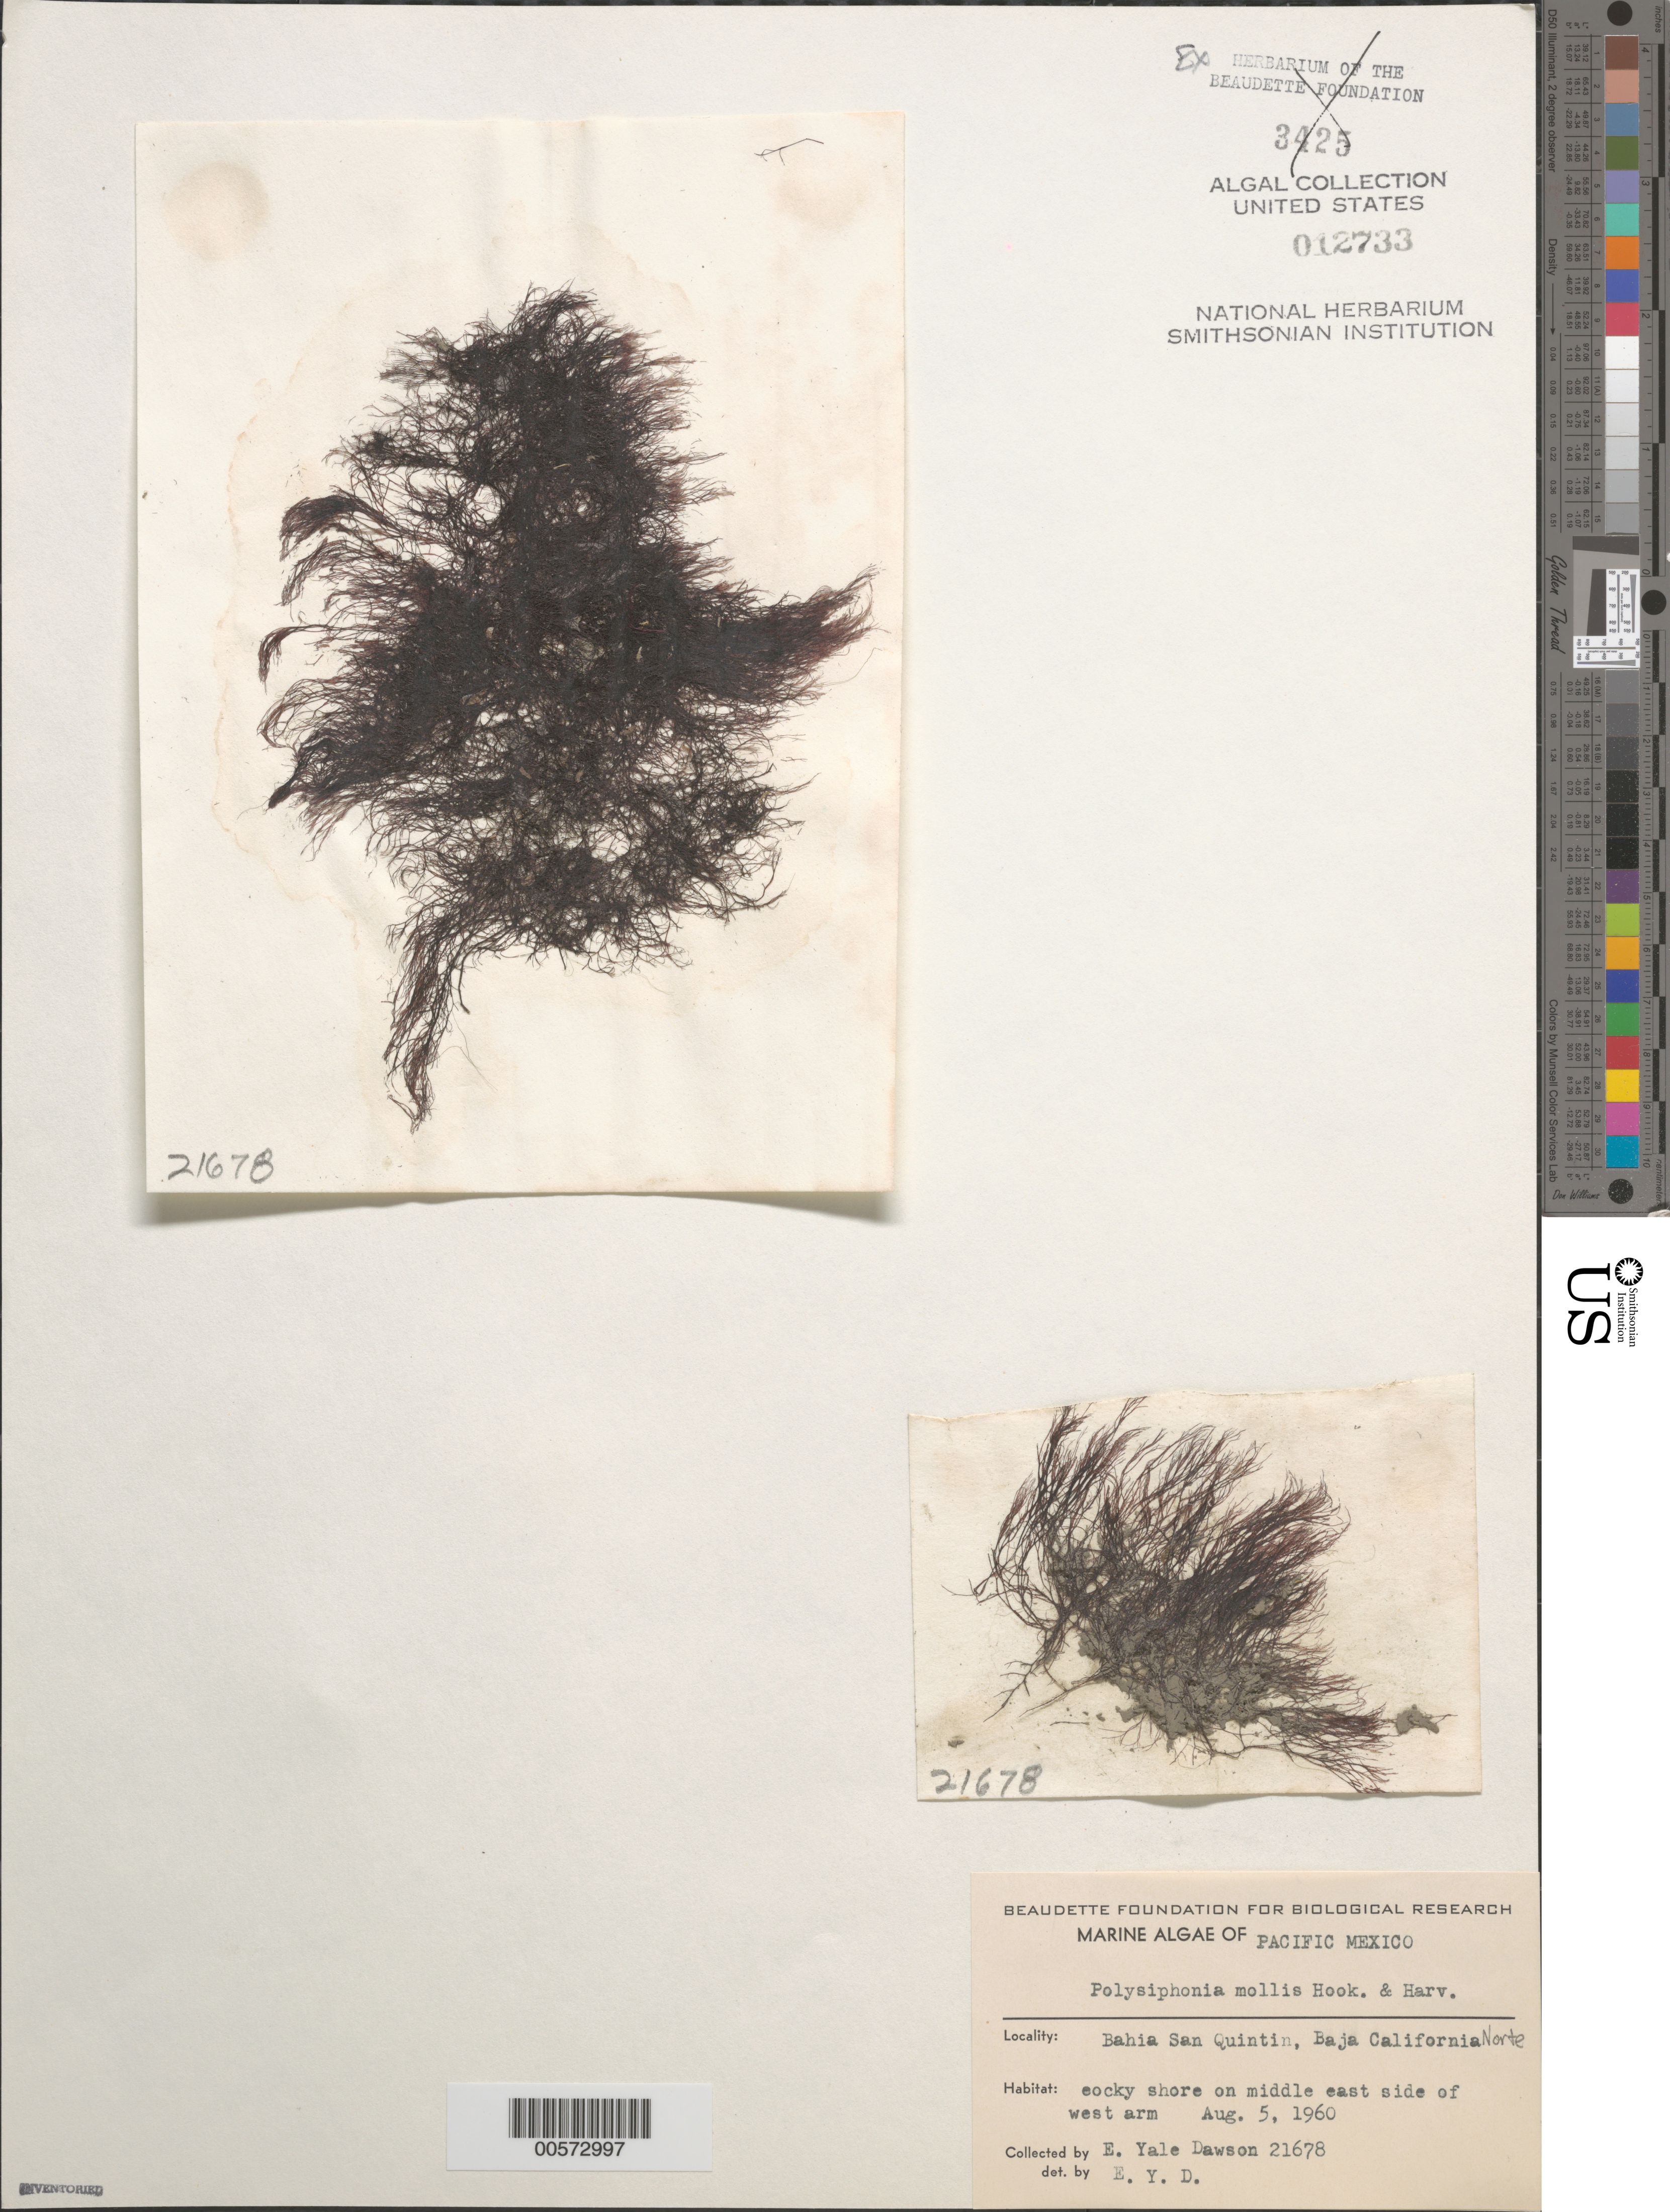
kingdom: Plantae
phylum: Rhodophyta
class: Florideophyceae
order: Ceramiales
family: Rhodomelaceae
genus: Polysiphonia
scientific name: Polysiphonia mollis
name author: Hook. f. & Harv.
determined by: Dawson, E. Y.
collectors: E. Y. Dawson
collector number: EYD 21678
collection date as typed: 05 Aug 1960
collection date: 1960-08-05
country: Mexico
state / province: Baja California Norte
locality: Bahia San Quintin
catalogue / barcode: US 12733